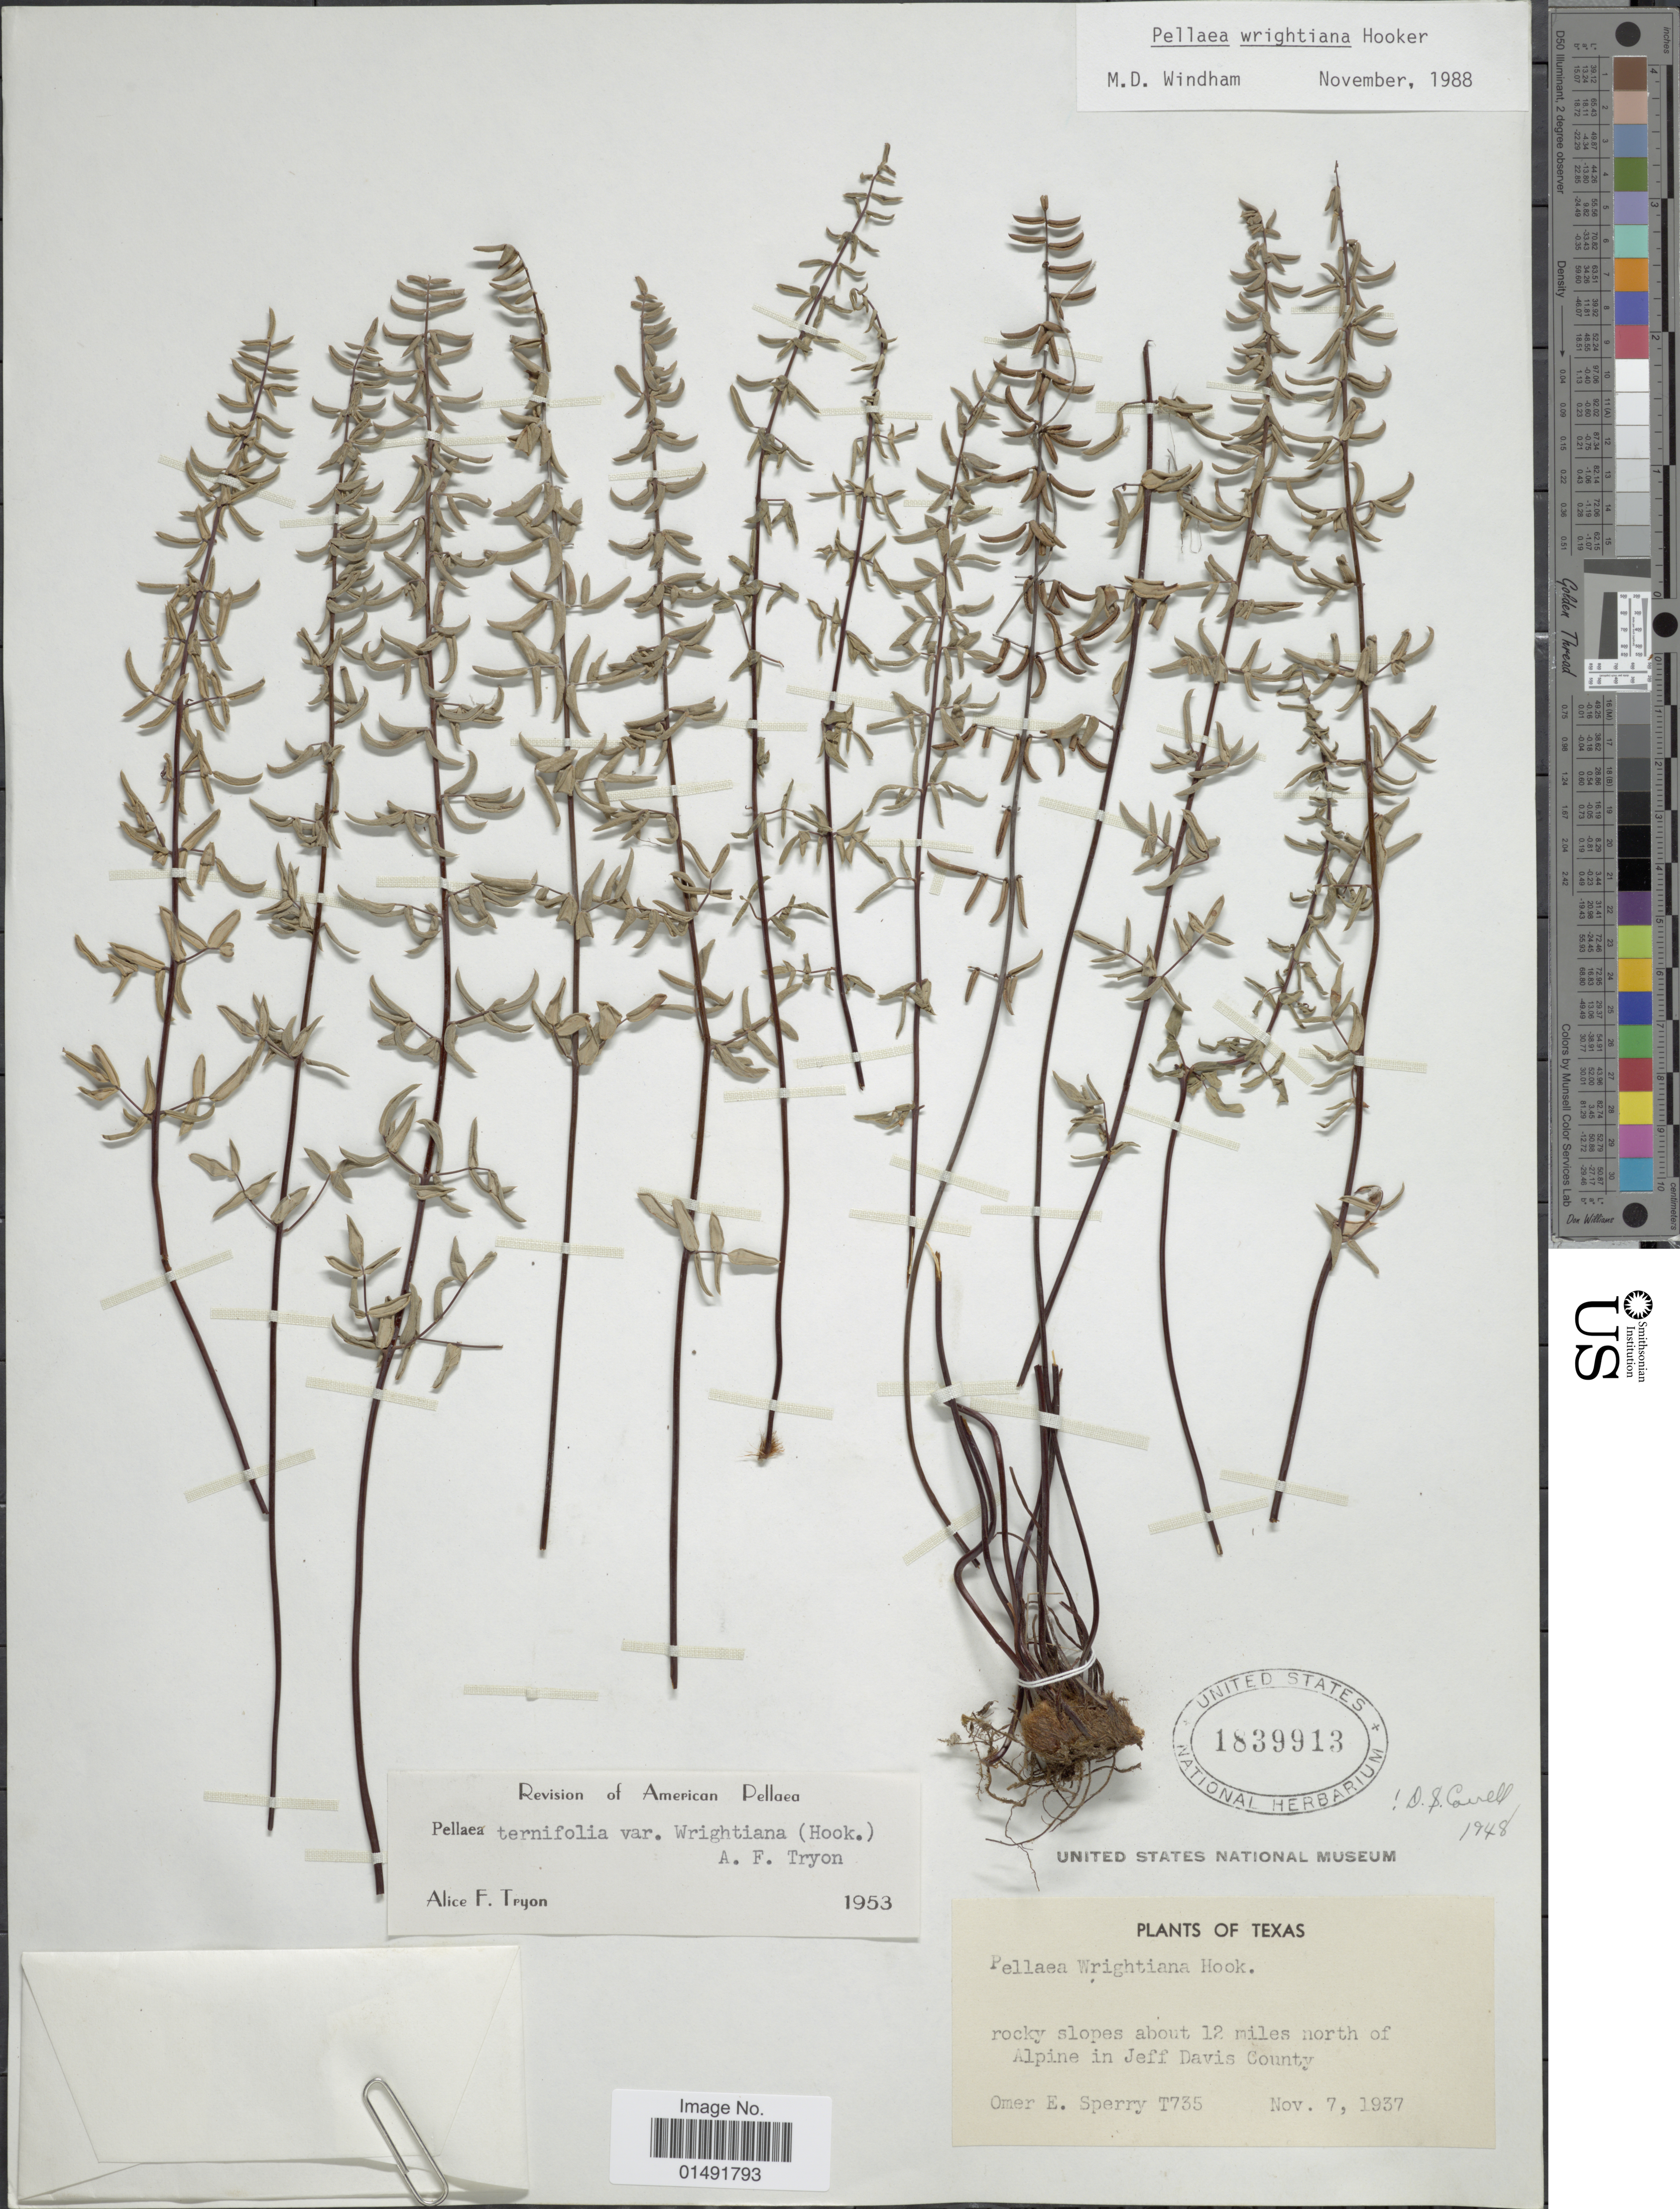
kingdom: Plantae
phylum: Tracheophyta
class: Polypodiopsida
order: Polypodiales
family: Pteridaceae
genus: Pellaea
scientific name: Pellaea wrightiana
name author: Hook.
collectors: O. E. Sperry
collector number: T735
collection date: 1937-11-07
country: United States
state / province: Texas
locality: Rocky slopes about 12 miles north of Alpine on Jeff Davis County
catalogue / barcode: US 1839913